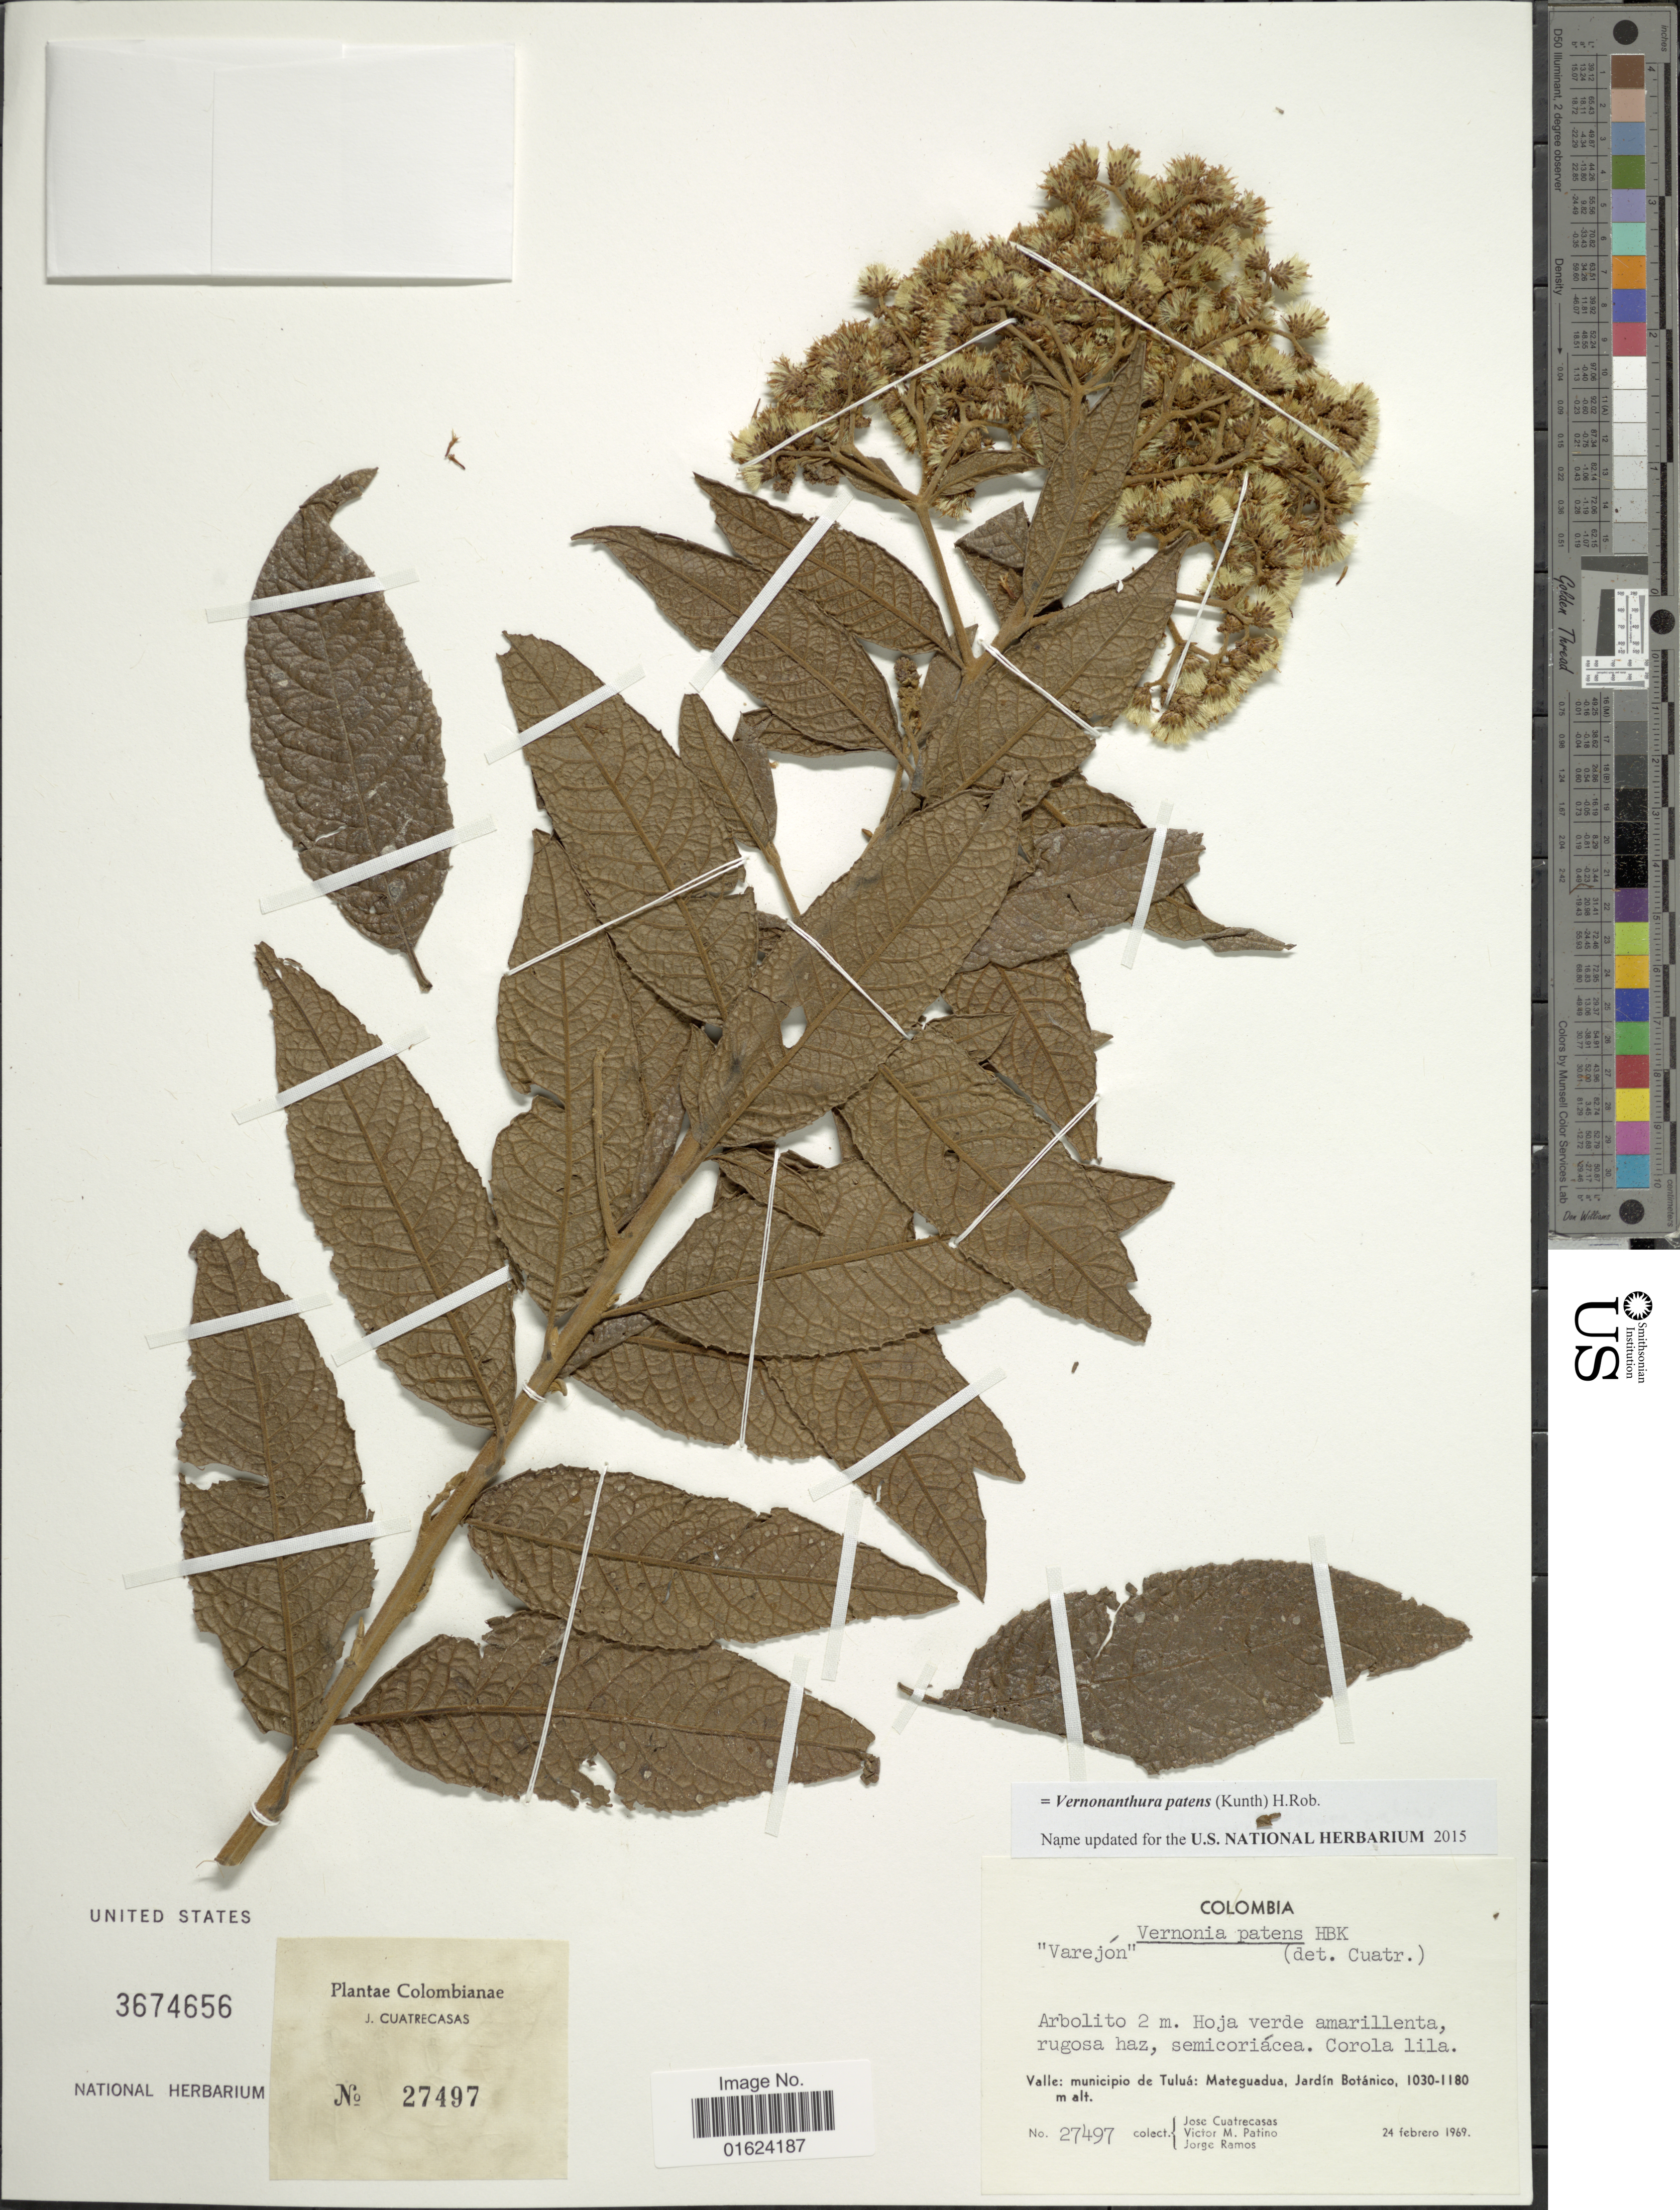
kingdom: Plantae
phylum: Tracheophyta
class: Magnoliopsida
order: Asterales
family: Asteraceae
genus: Vernonanthura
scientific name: Vernonanthura patens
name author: (Kunth) H. Rob.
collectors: J. Cuatrecasas, V. M. Patiño & J. Ramos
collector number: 27497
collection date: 1969-02-24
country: Colombia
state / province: Valle del Cauca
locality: Valle: municipio de Tulula: Mateguadua, Jardin Botanico.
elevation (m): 1030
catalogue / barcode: US 3674656